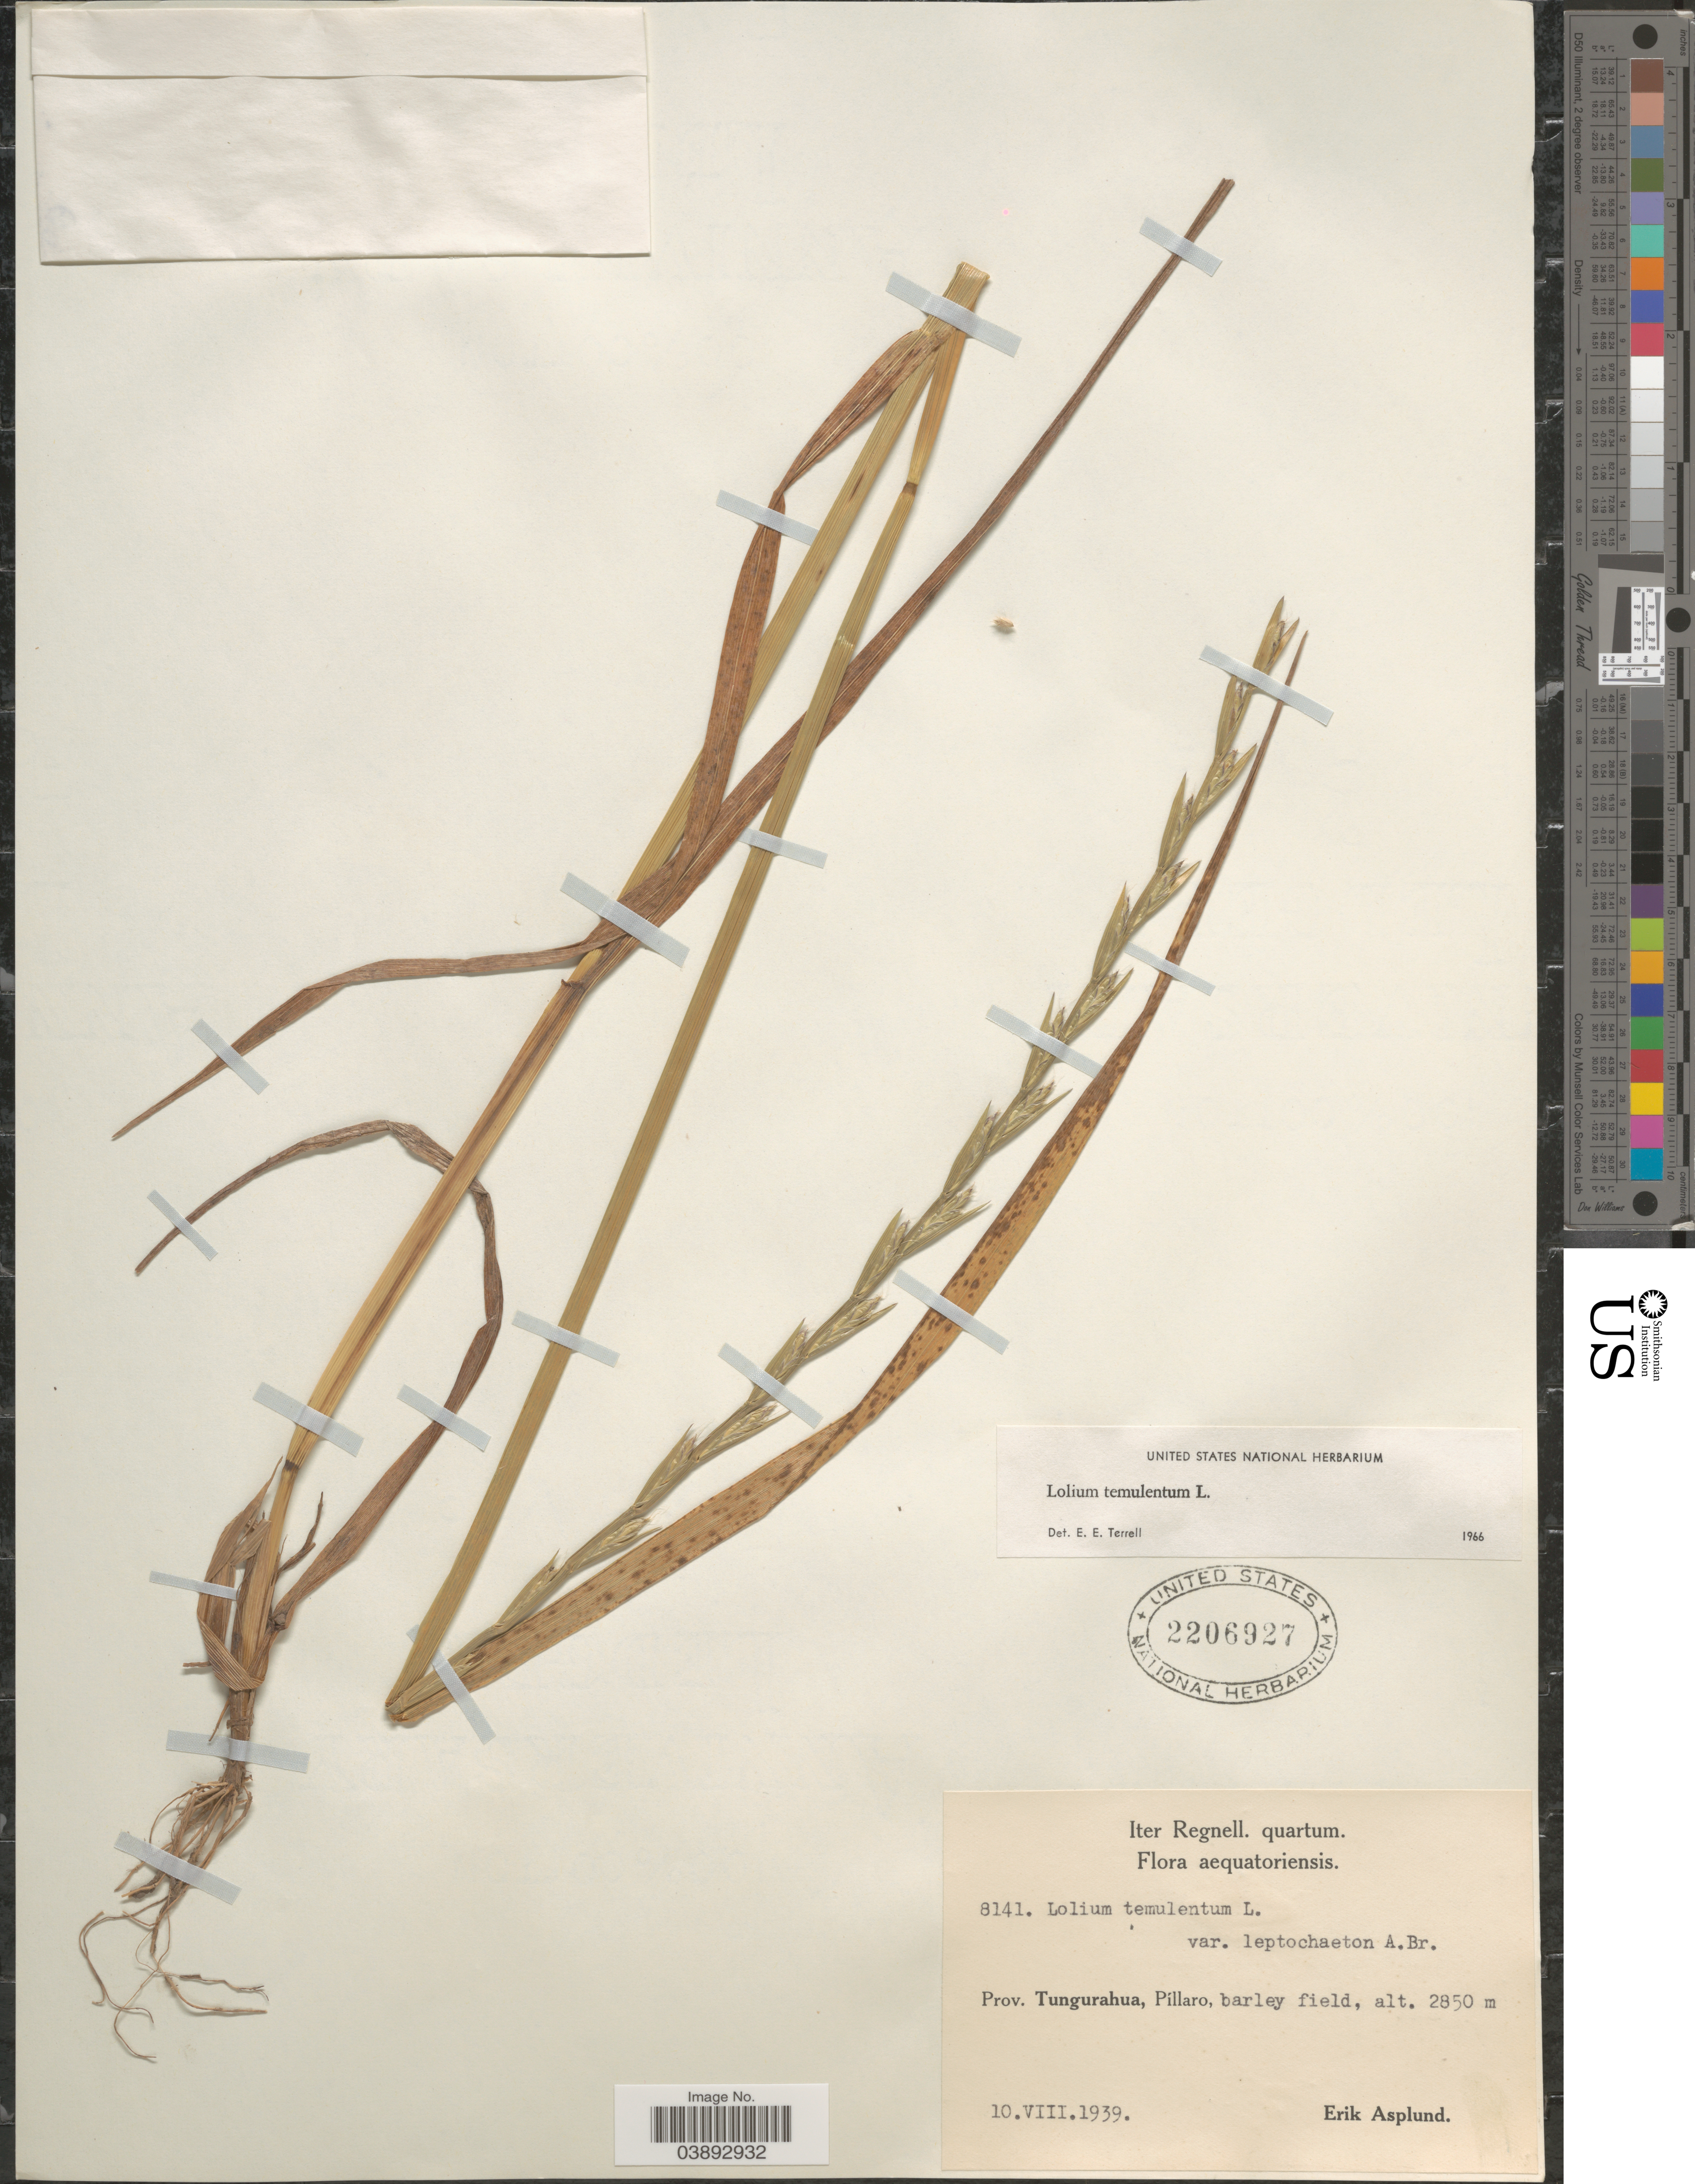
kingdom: Plantae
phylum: Tracheophyta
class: Liliopsida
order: Poales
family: Poaceae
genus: Lolium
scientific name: Lolium temulentum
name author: L.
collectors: E. Asplund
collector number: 8141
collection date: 1939-08-10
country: Ecuador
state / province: Tungurahua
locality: Aequatoriensis. Píllaro, barley field.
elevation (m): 2850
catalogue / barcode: US 2206927